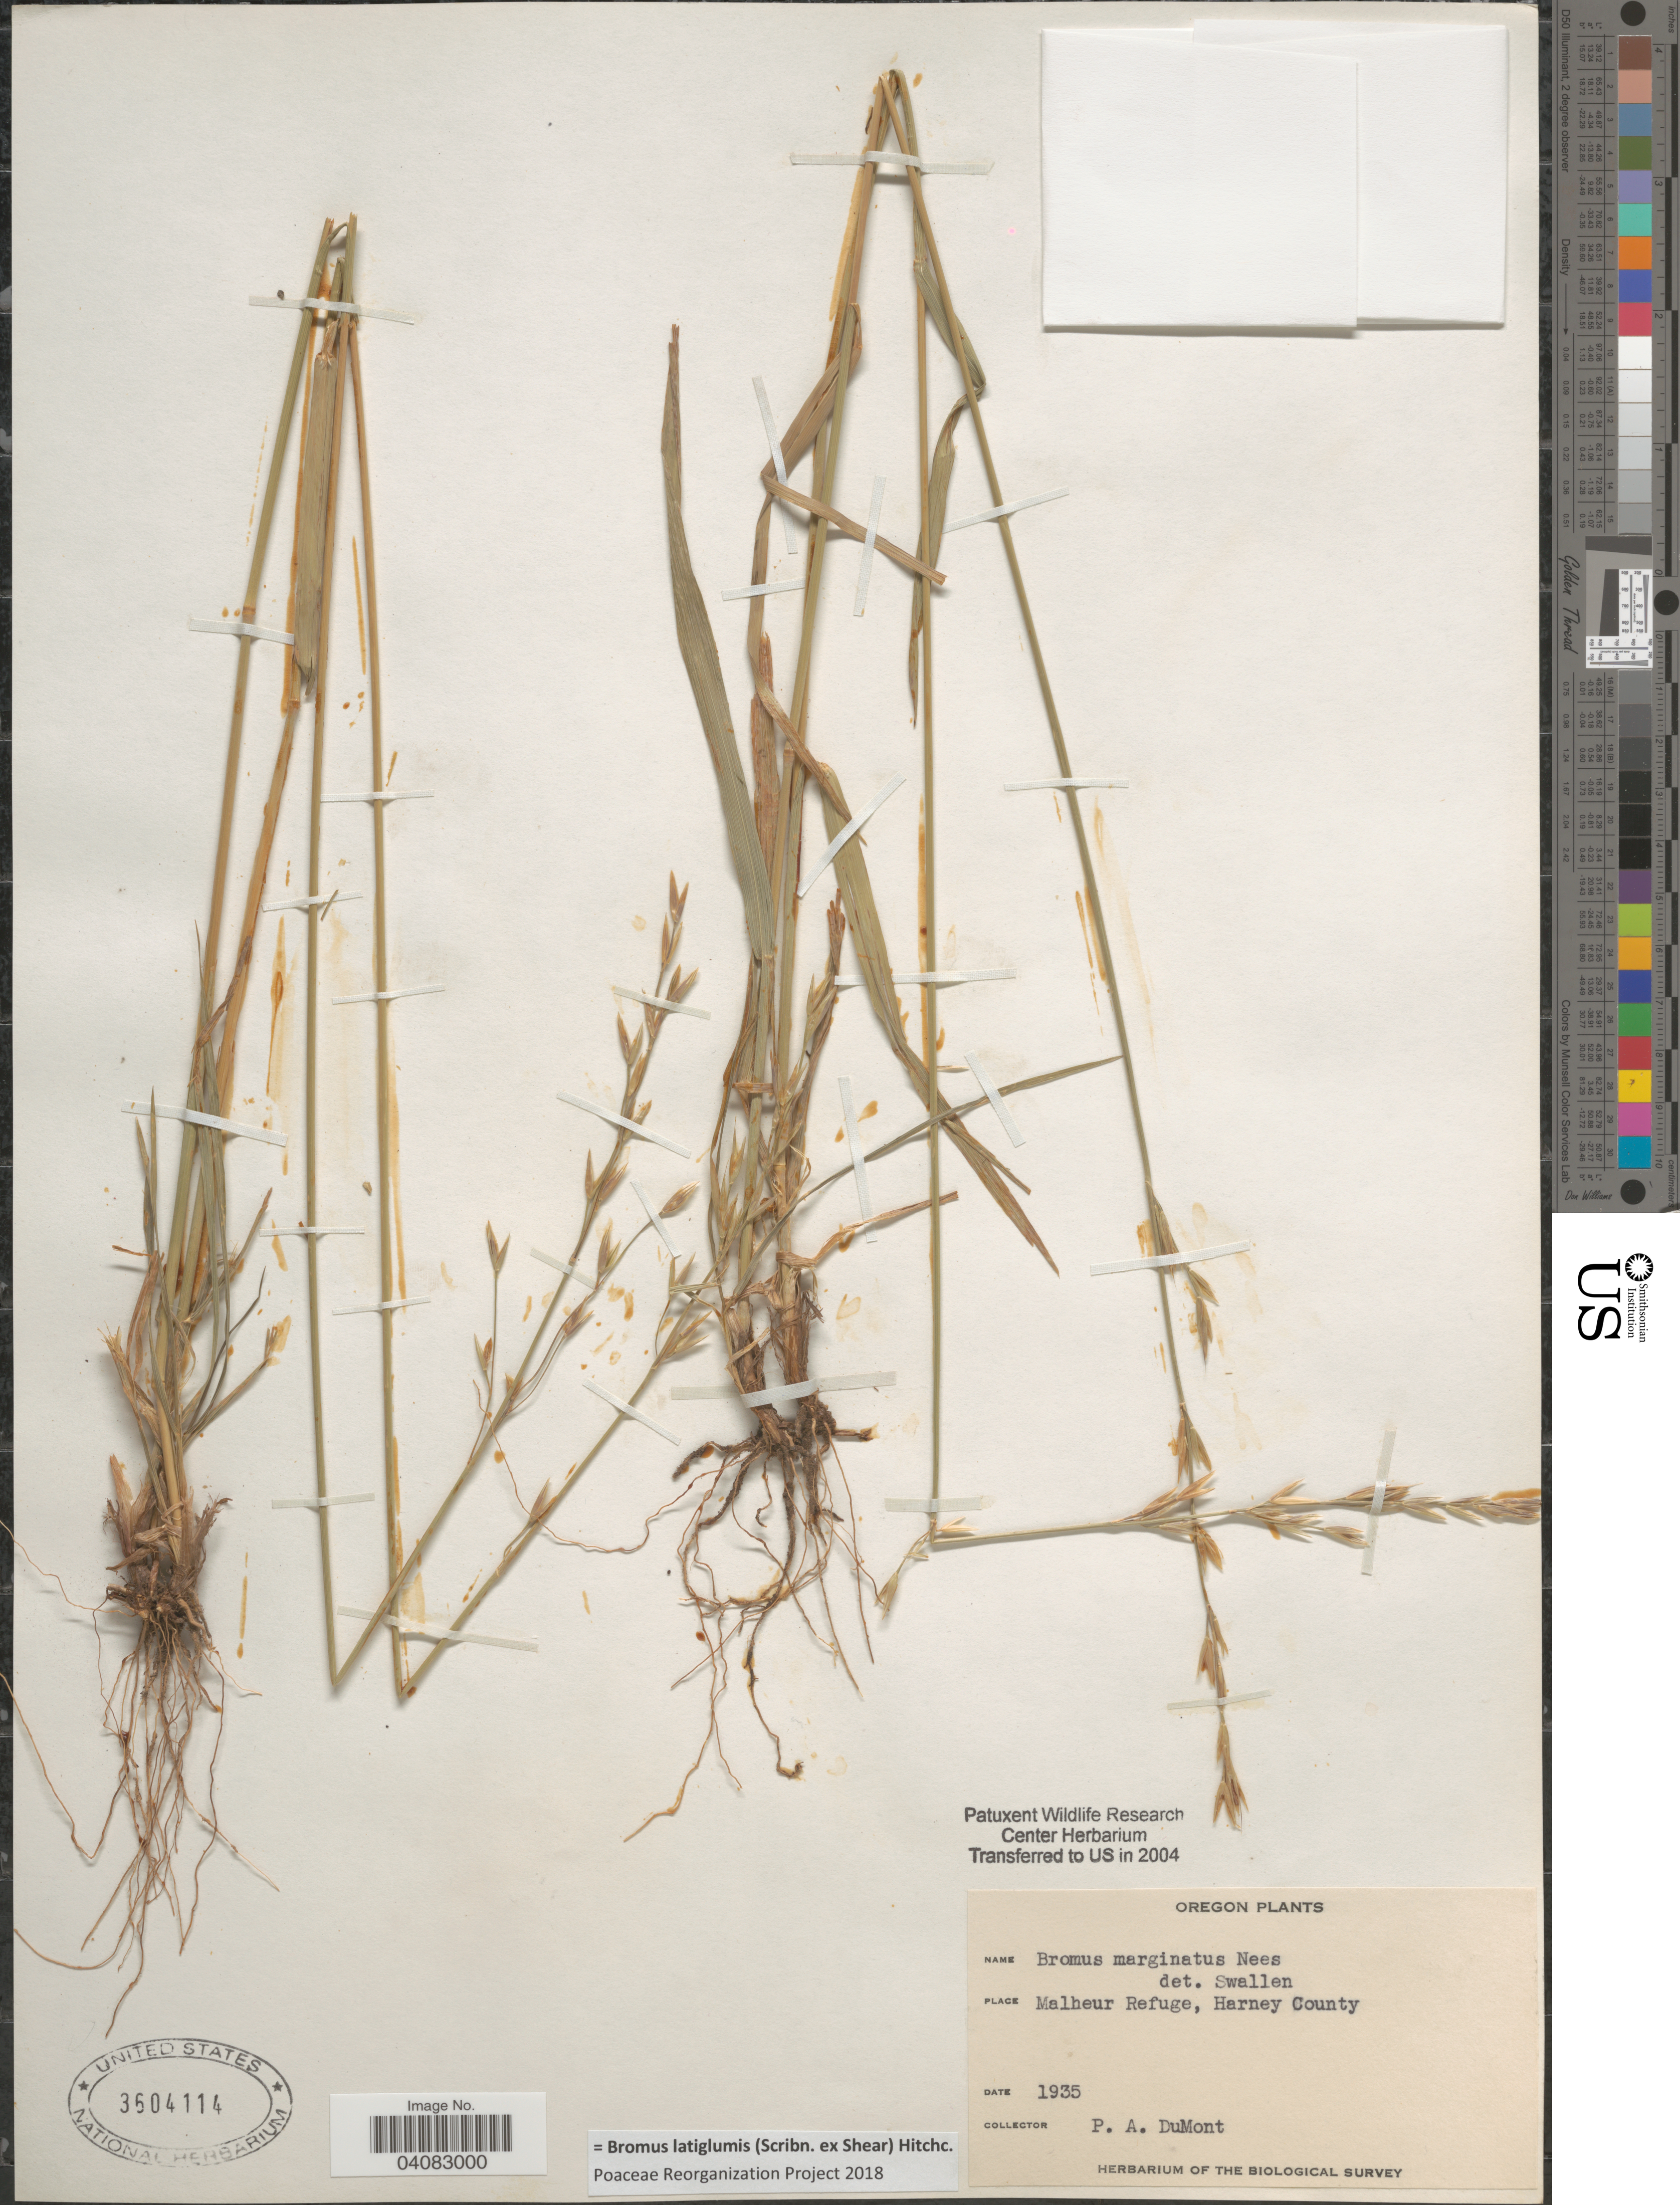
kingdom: Plantae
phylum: Tracheophyta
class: Liliopsida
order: Poales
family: Poaceae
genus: Bromus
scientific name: Bromus latiglumis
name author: (Scribn. ex Shear) Hitchc.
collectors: P. Dumont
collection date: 1935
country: United States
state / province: Georgia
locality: Malheur Refuge, Harney County.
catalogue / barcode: US 3604114